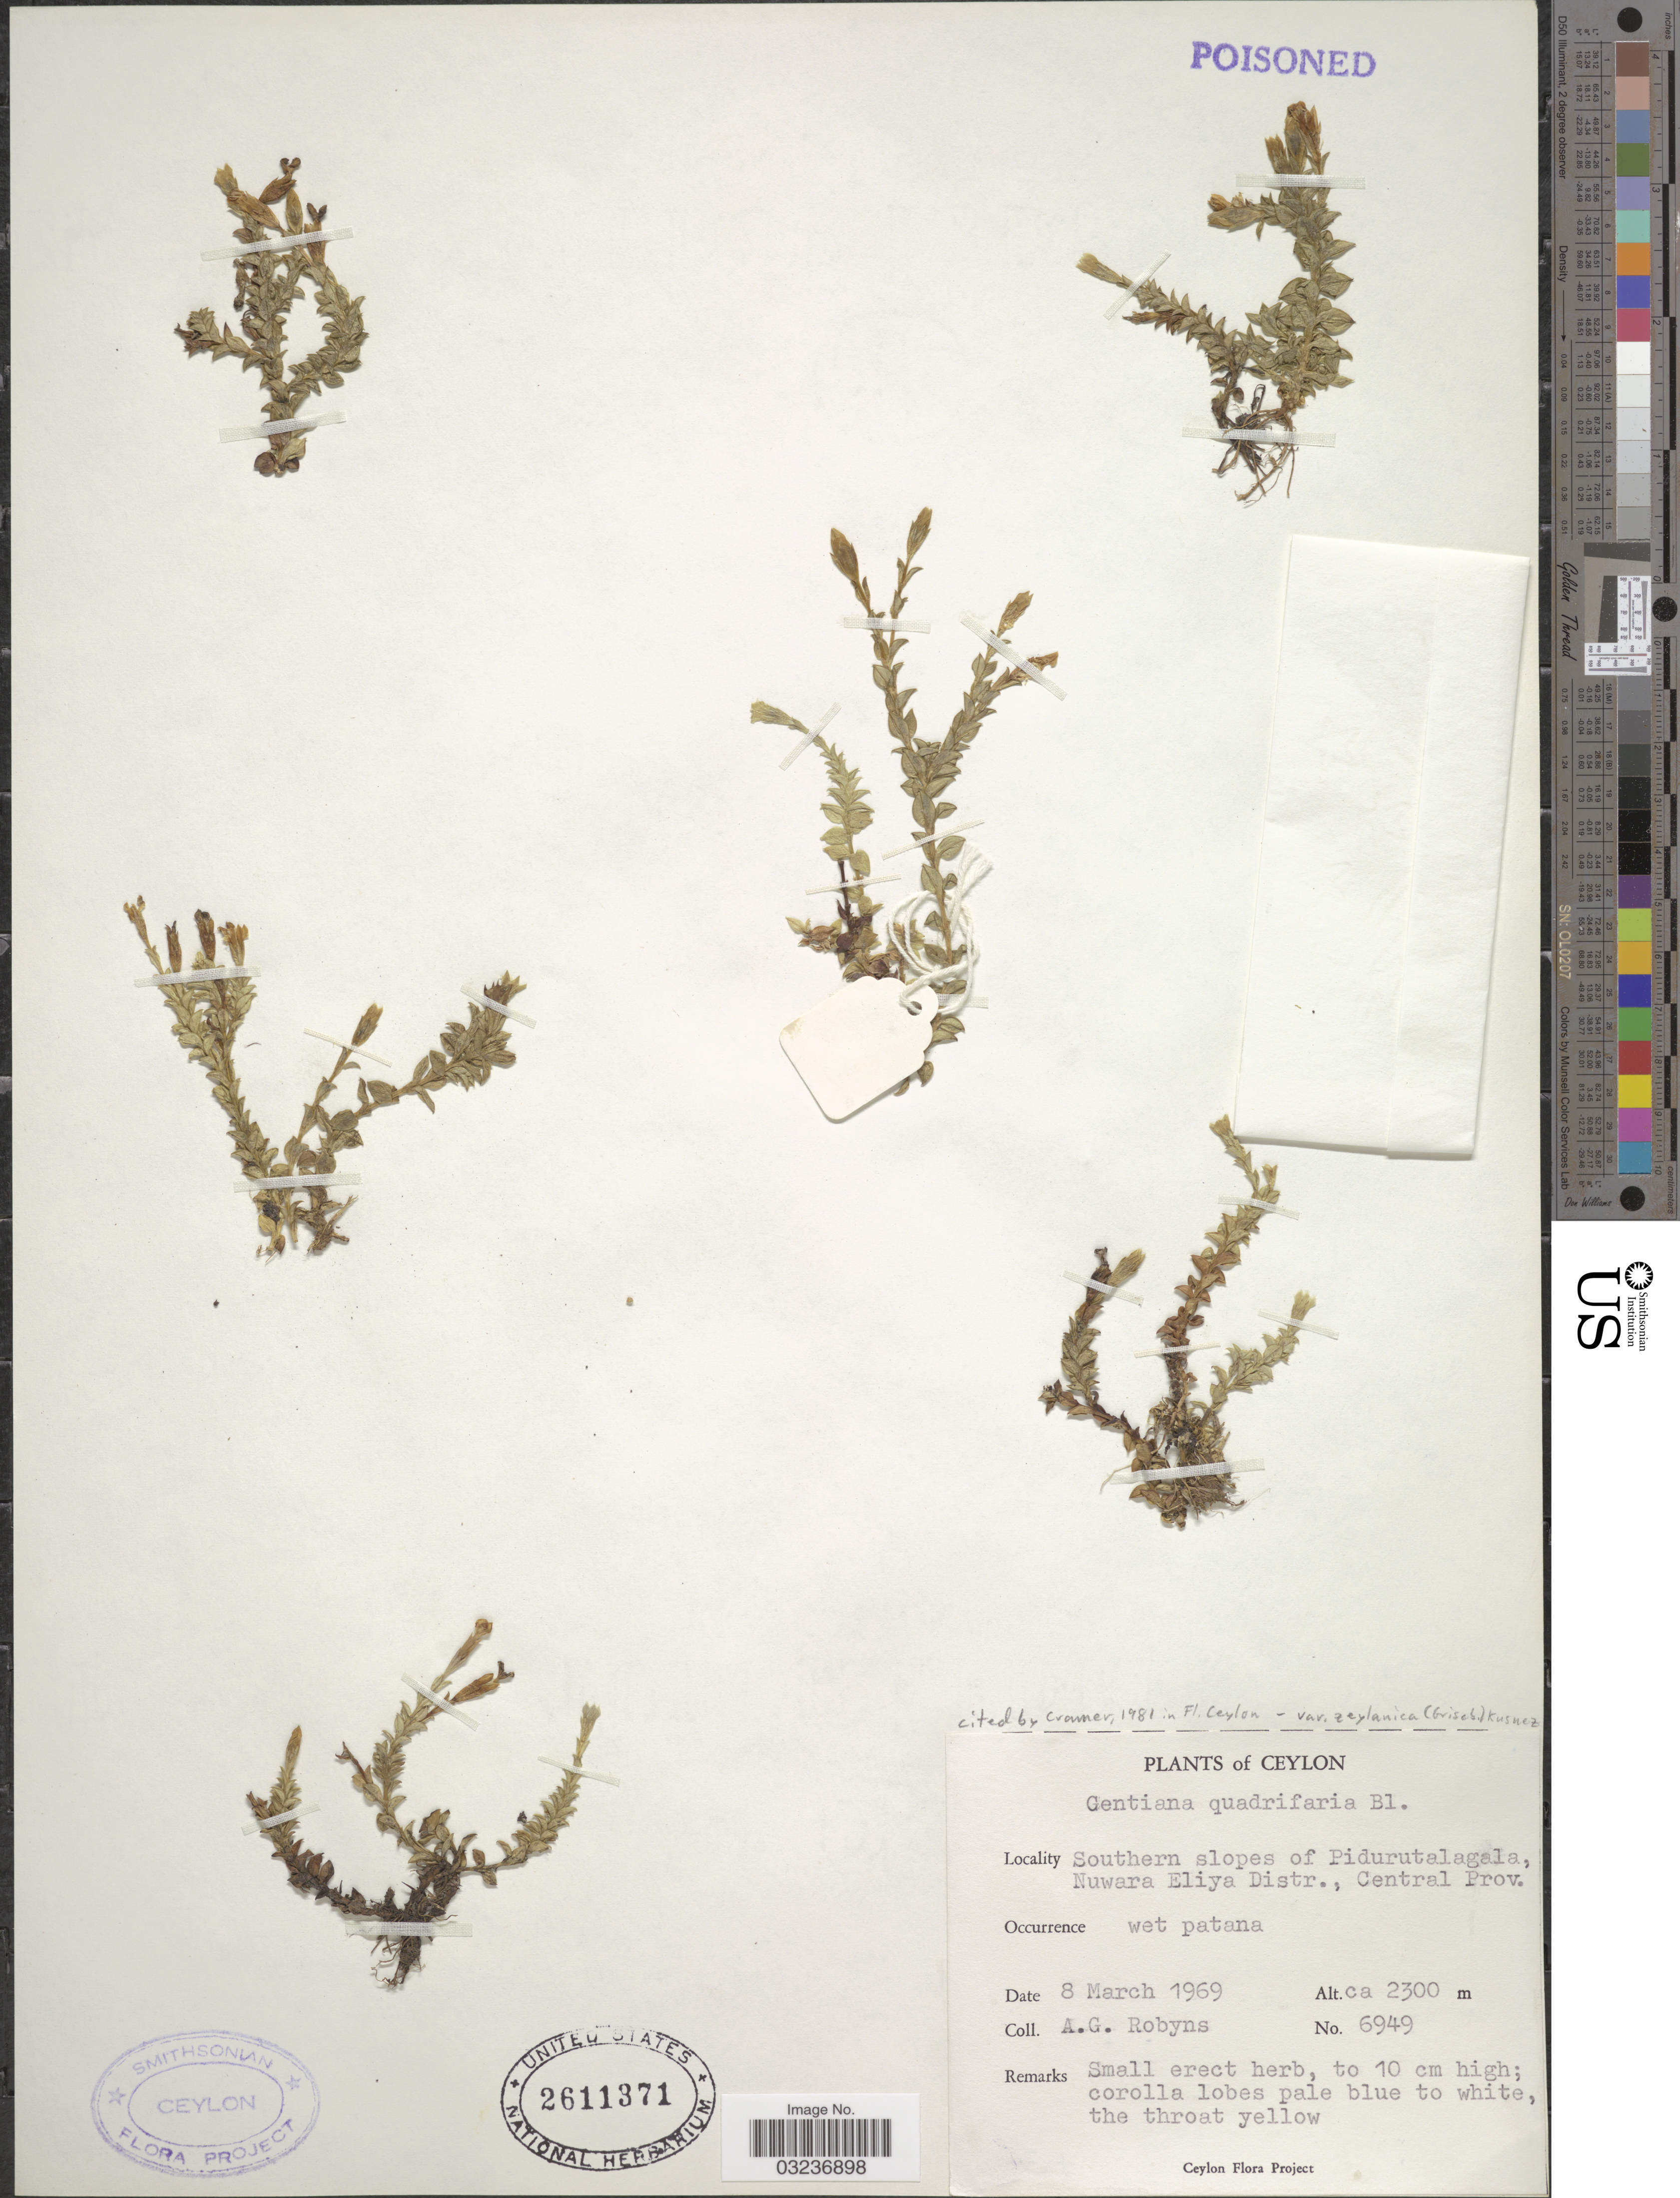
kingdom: Plantae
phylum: Tracheophyta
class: Magnoliopsida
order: Gentianales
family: Gentianaceae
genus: Gentiana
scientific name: Gentiana quadrifaria var. zeylanica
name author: (Griseb.) Kusn.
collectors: A. Robyns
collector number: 6949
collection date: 1969-03-08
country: Sri Lanka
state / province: Central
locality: Ceylon, Southern slopes of Pidurutalagala, Nuwara Eliya Distr., Central Prov.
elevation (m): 2300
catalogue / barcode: US 2611371